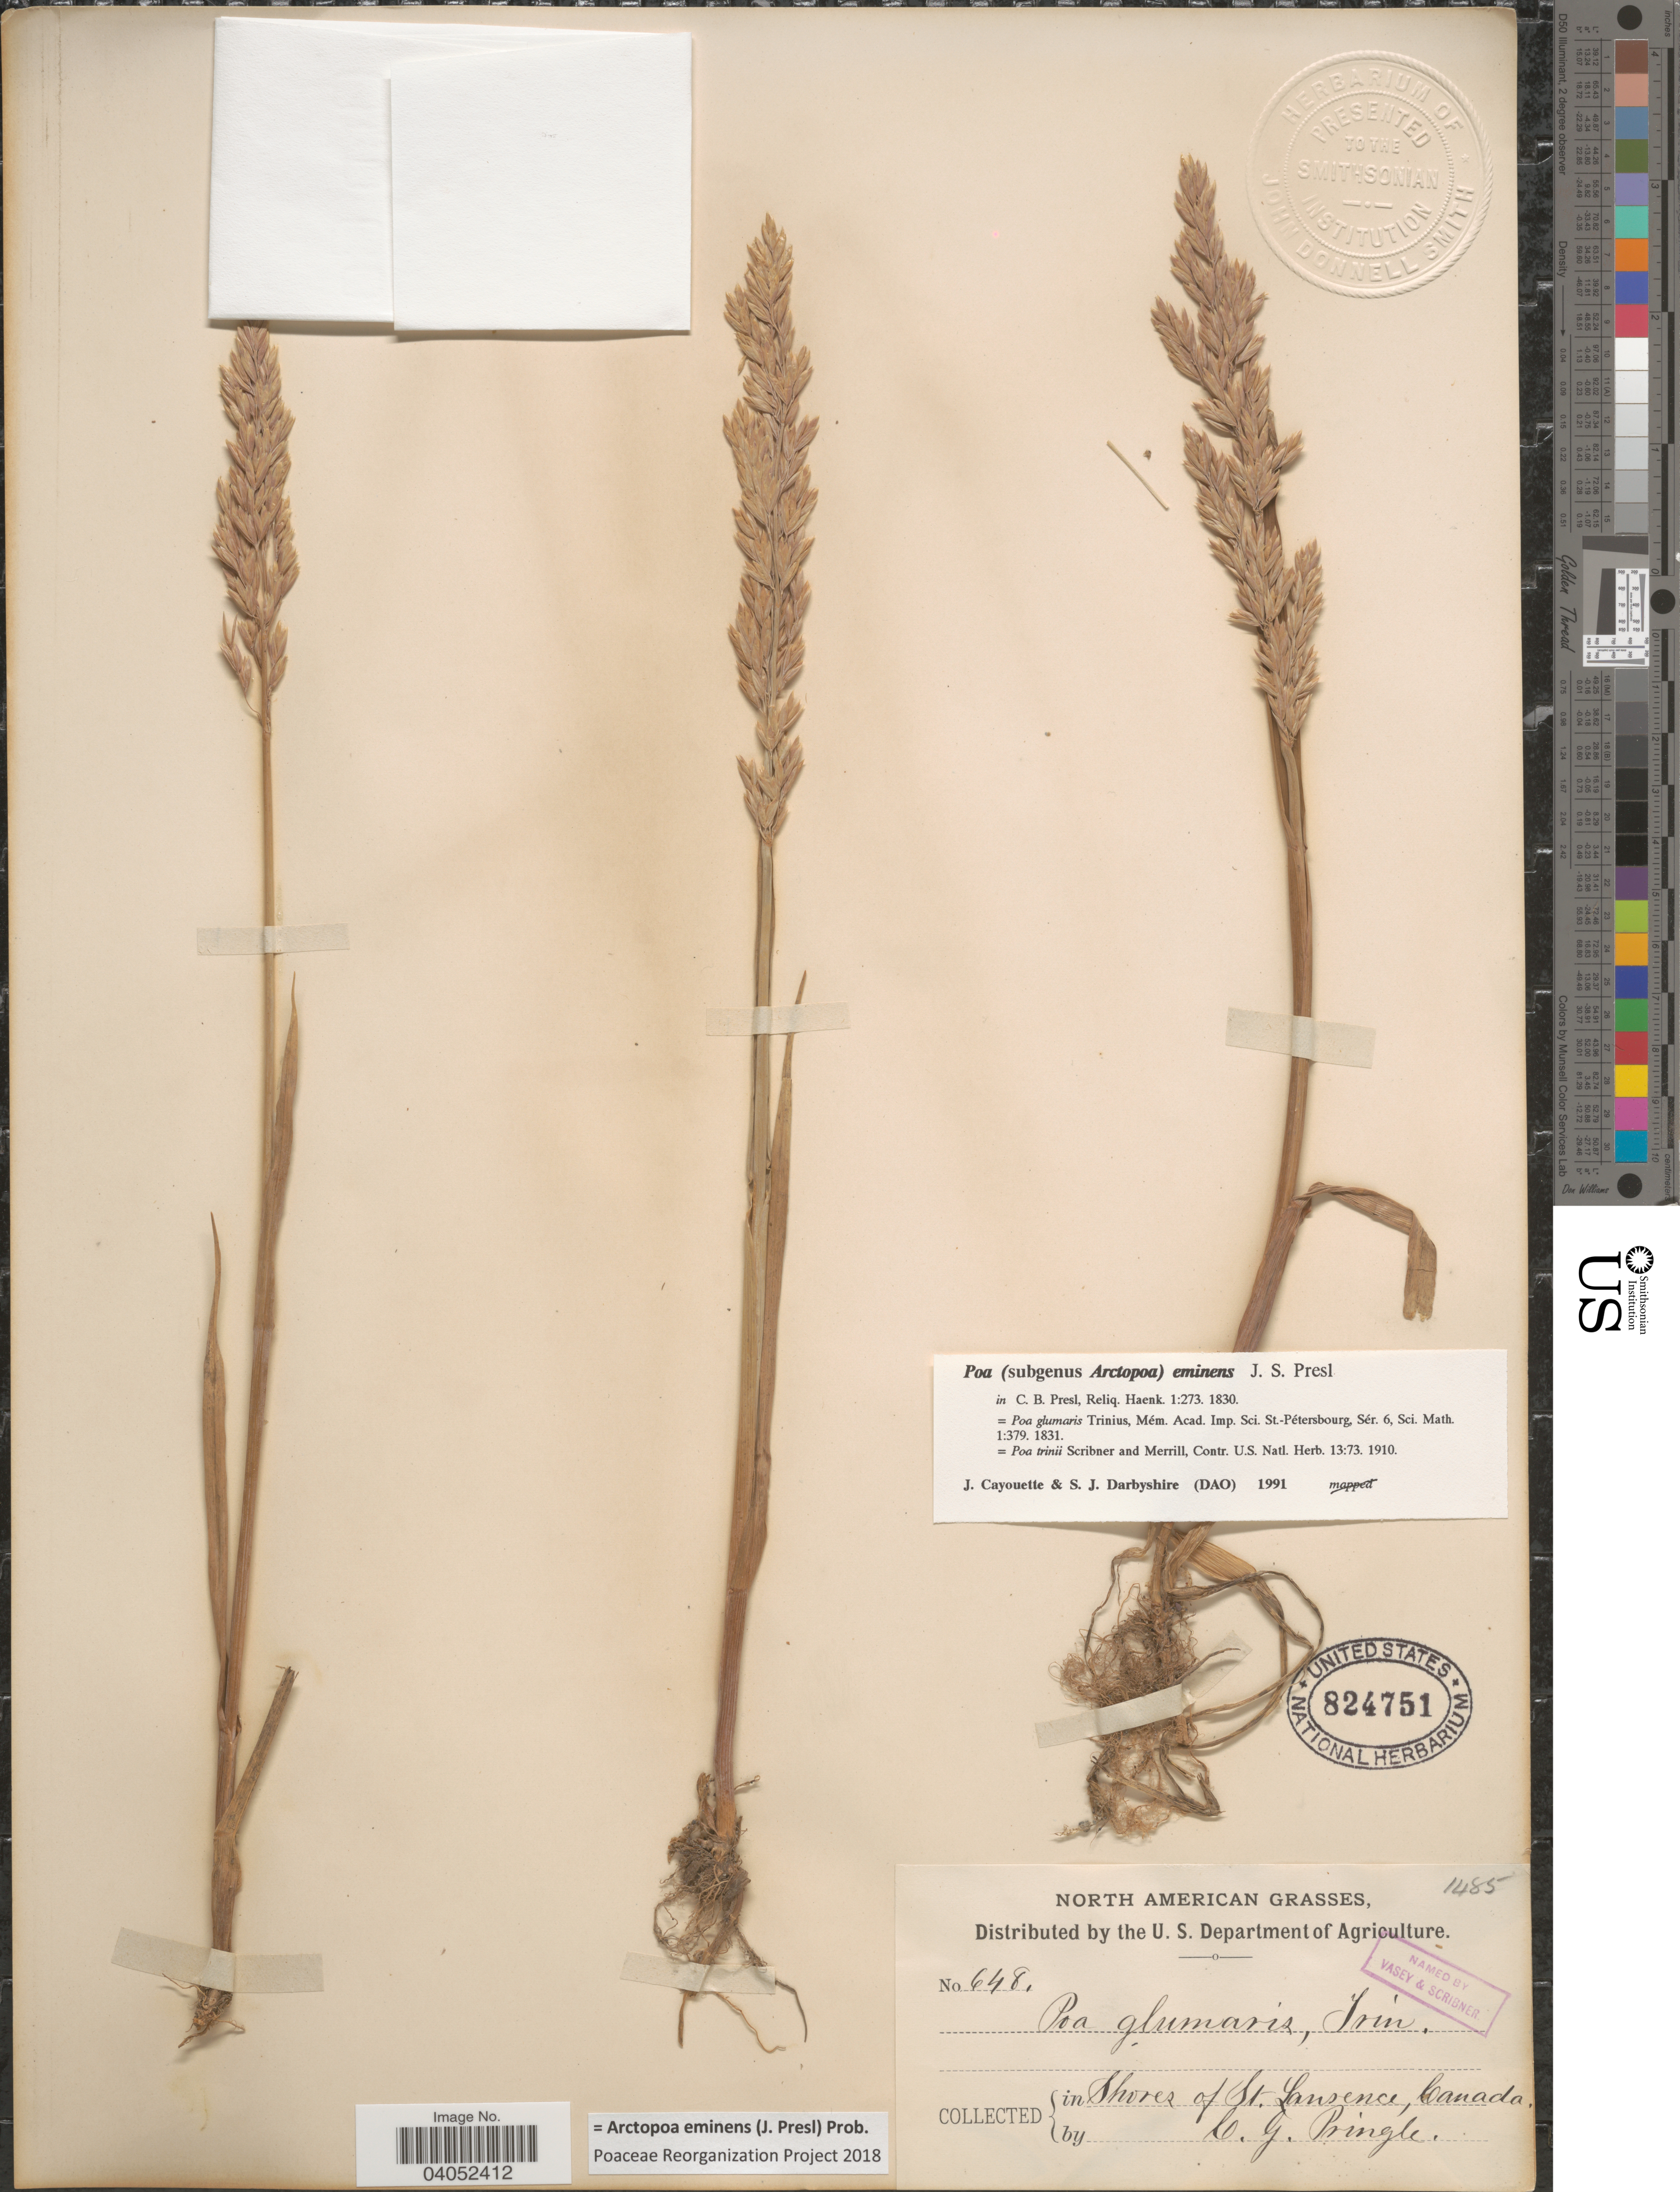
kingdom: Plantae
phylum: Tracheophyta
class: Liliopsida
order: Poales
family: Poaceae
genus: Arctopoa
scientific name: Arctopoa eminens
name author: (J. Presl) Prob.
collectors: C. G. Pringle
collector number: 648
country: Canada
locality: Shores of St. Lawrence.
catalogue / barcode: US 824751